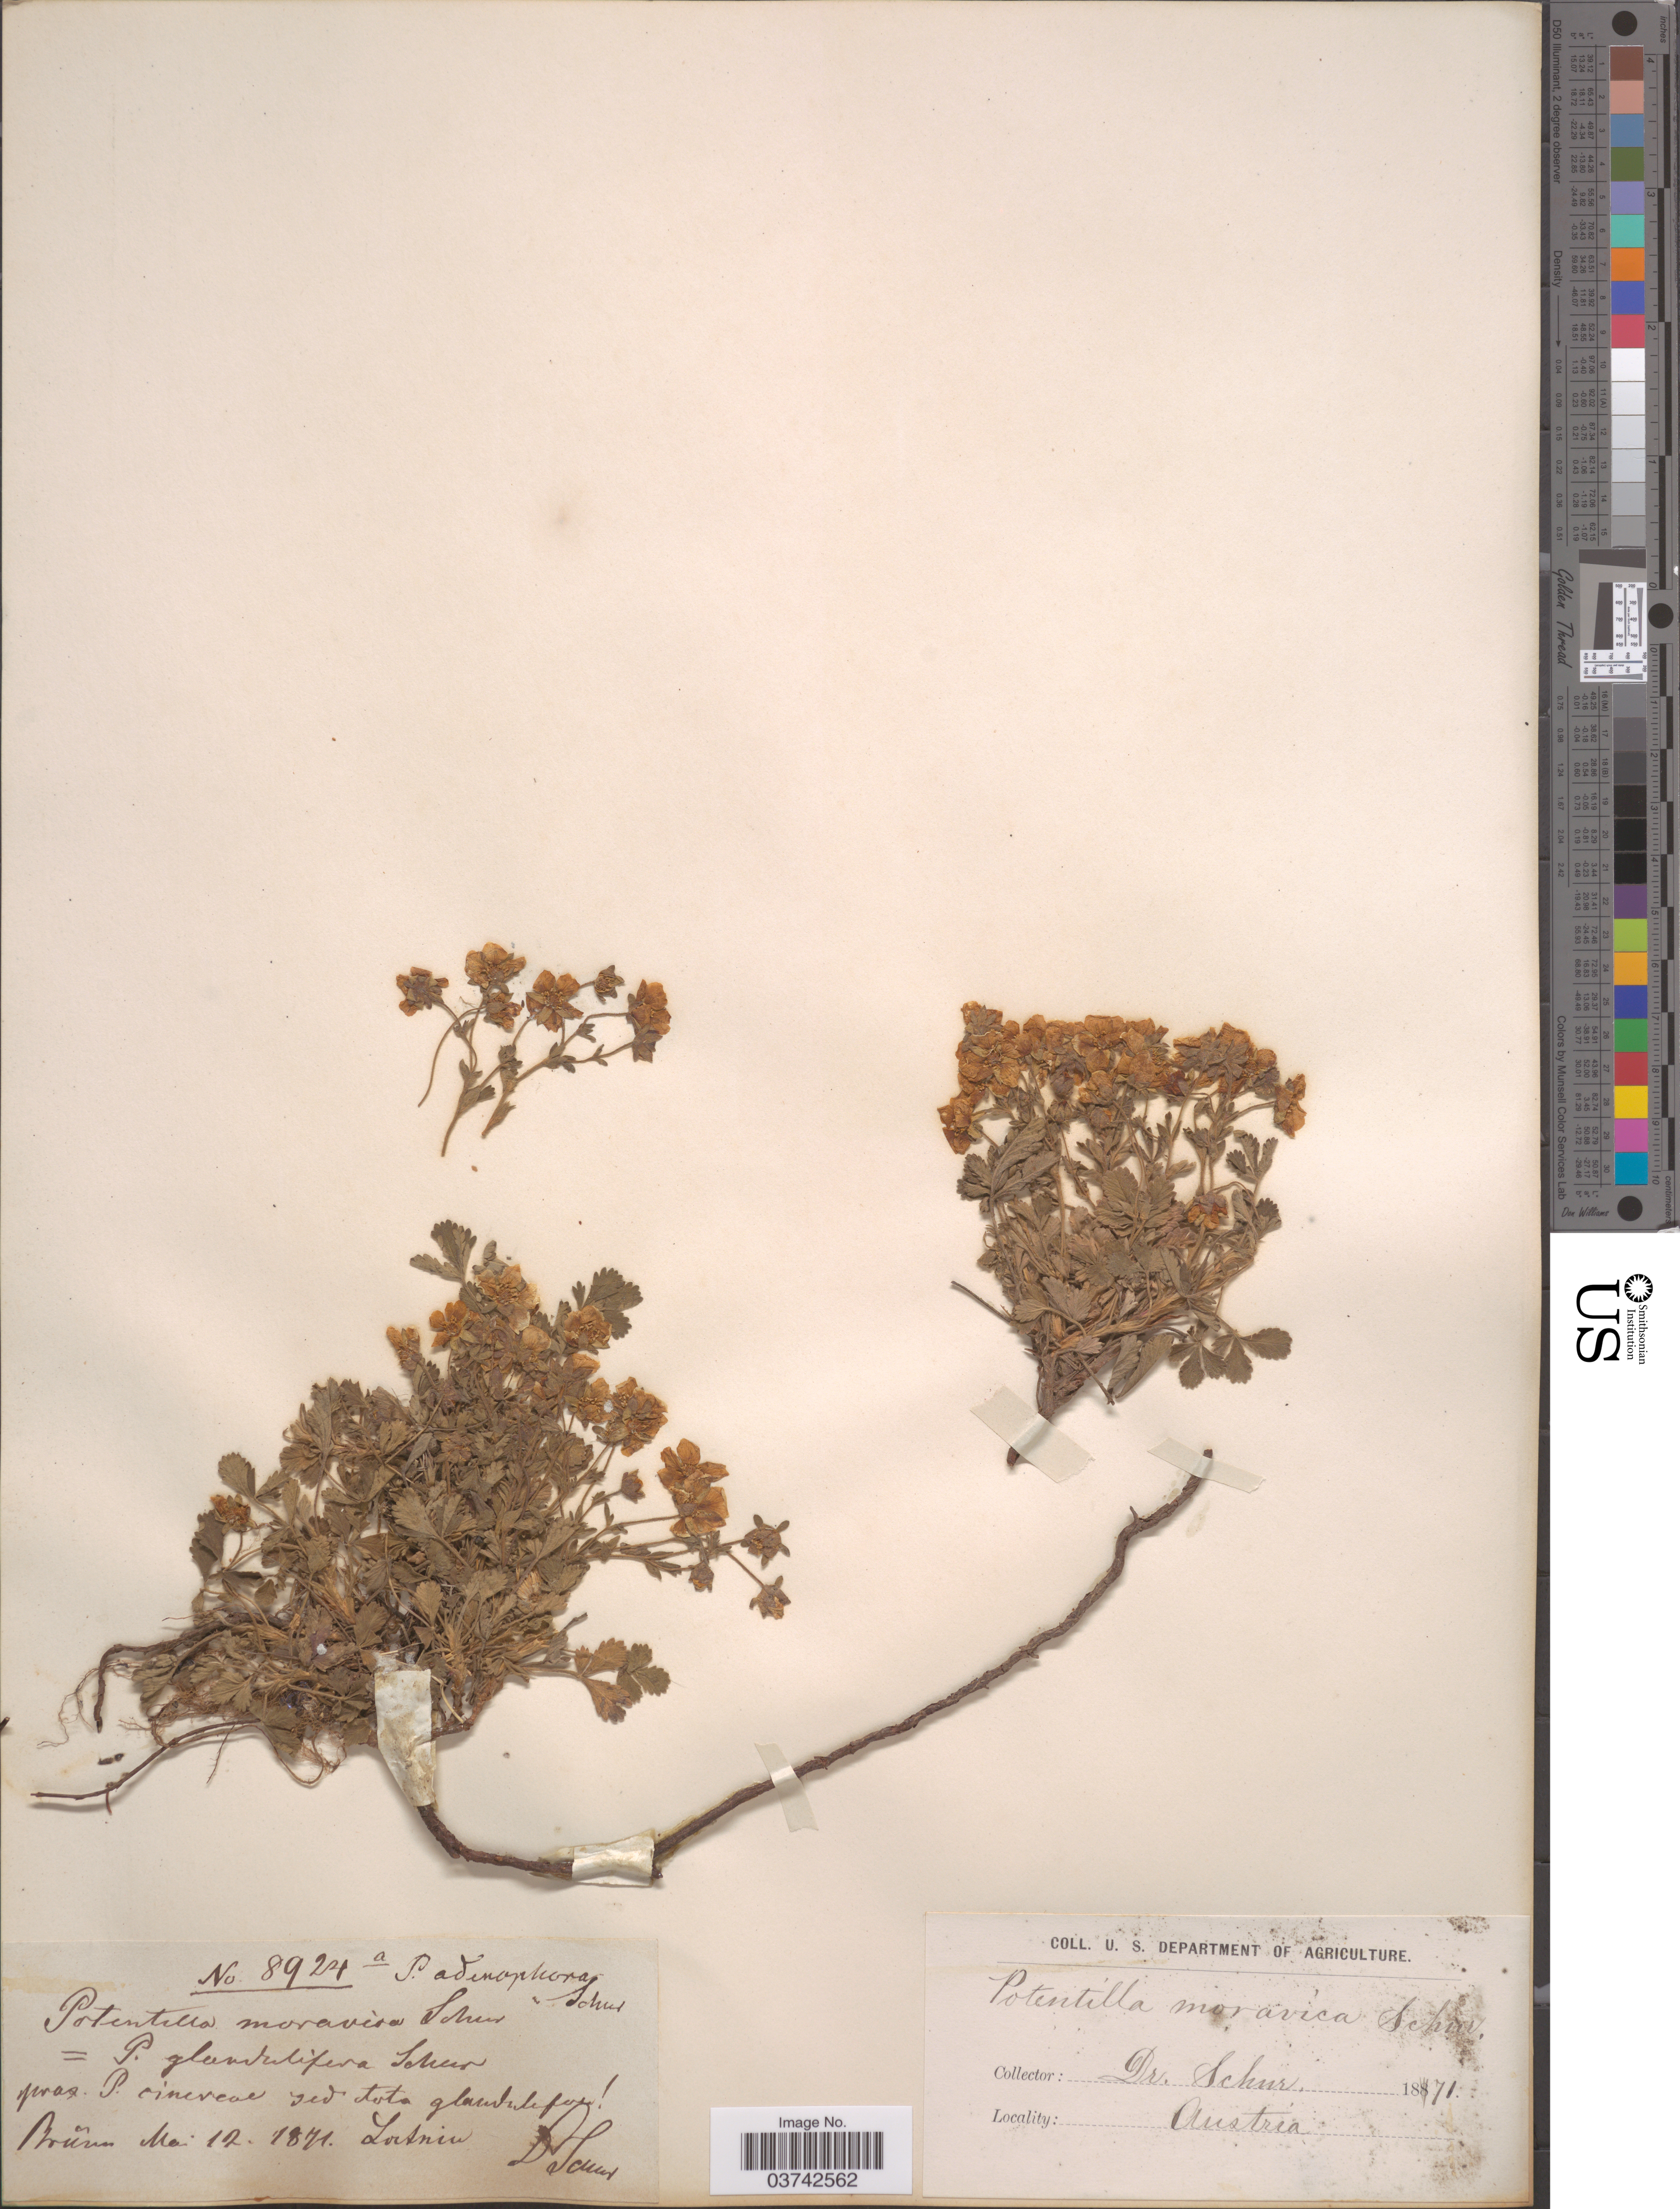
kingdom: Plantae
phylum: Tracheophyta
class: Magnoliopsida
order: Rosales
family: Rosaceae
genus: Potentilla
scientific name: Potentilla x moravica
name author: Dost I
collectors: Schur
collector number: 8924a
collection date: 1871-05-12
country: Austria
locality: Brúm. Loctniu. [interpreted]